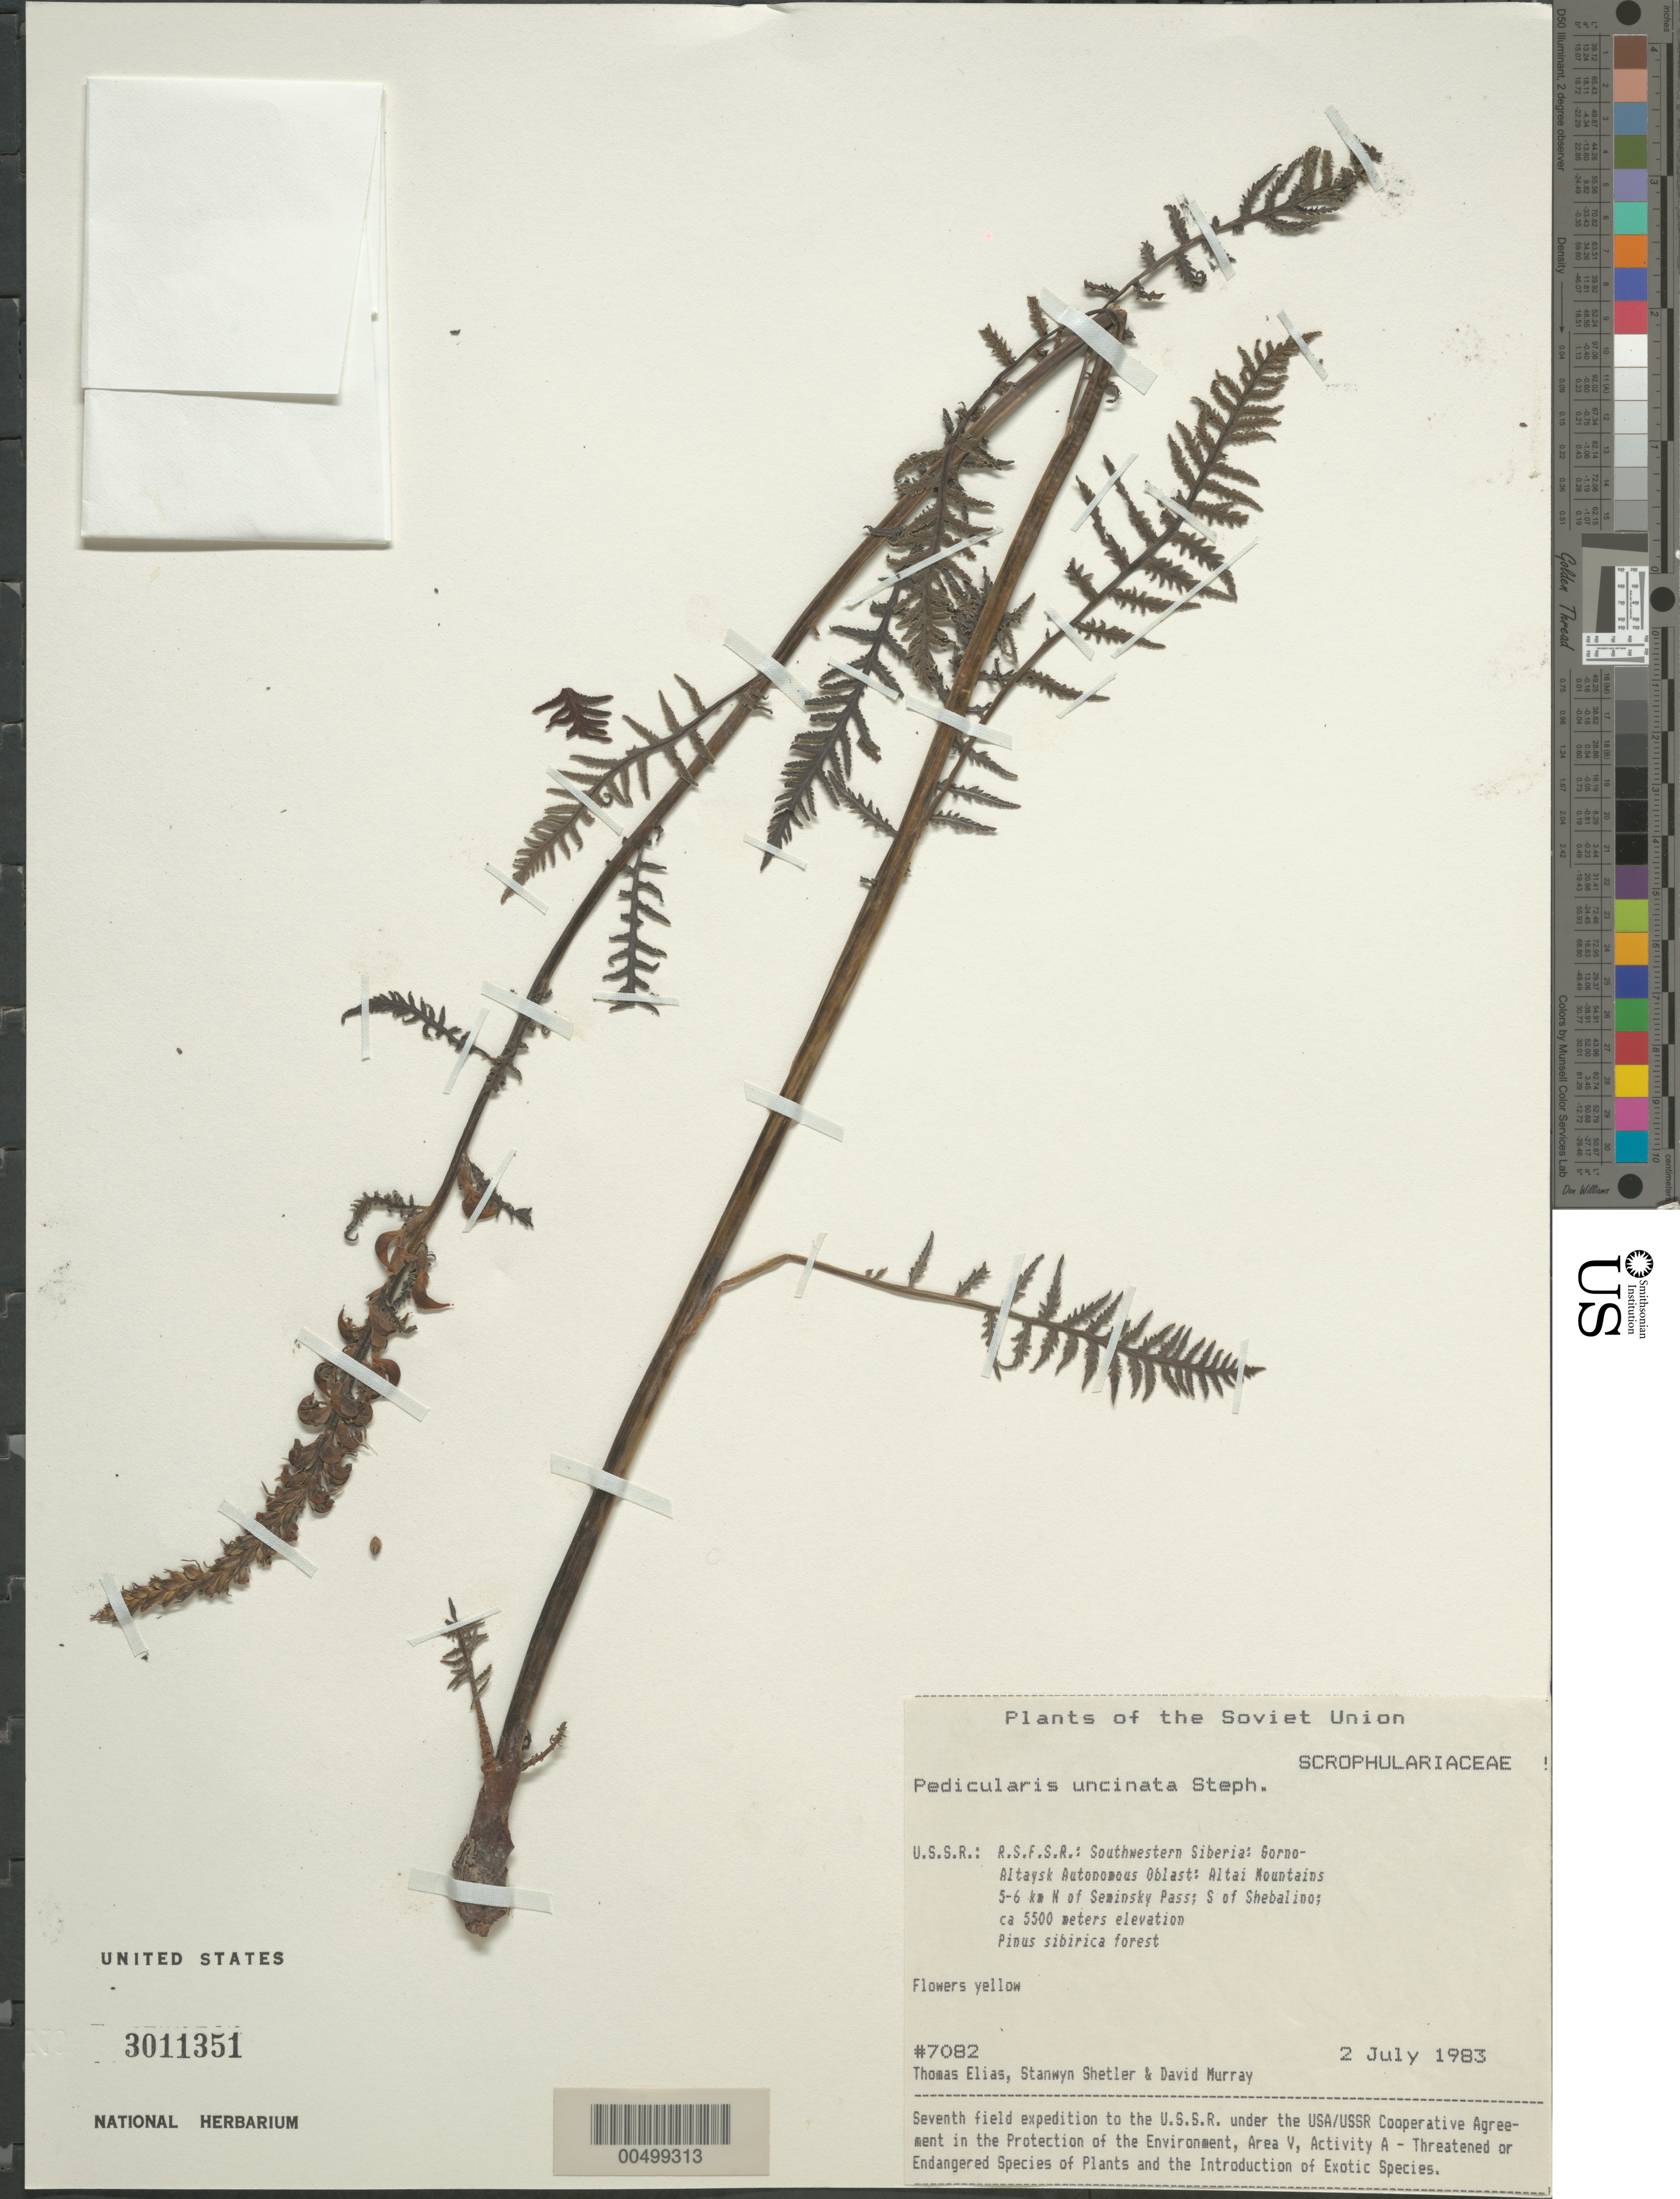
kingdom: Plantae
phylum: Tracheophyta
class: Magnoliopsida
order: Lamiales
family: Orobanchaceae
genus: Pedicularis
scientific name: Pedicularis uncinata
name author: Steph.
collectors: T. Elias, S. Shetler & D. F. Murray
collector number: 7082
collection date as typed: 02 Jul 1983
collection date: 1983-07-02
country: Russian Federation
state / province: Altai Republic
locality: Altai Mountains, 5-6 km N of Seminsky Pass, S of Shebalino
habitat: Pinus sibirica forest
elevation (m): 1676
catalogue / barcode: US 3011351